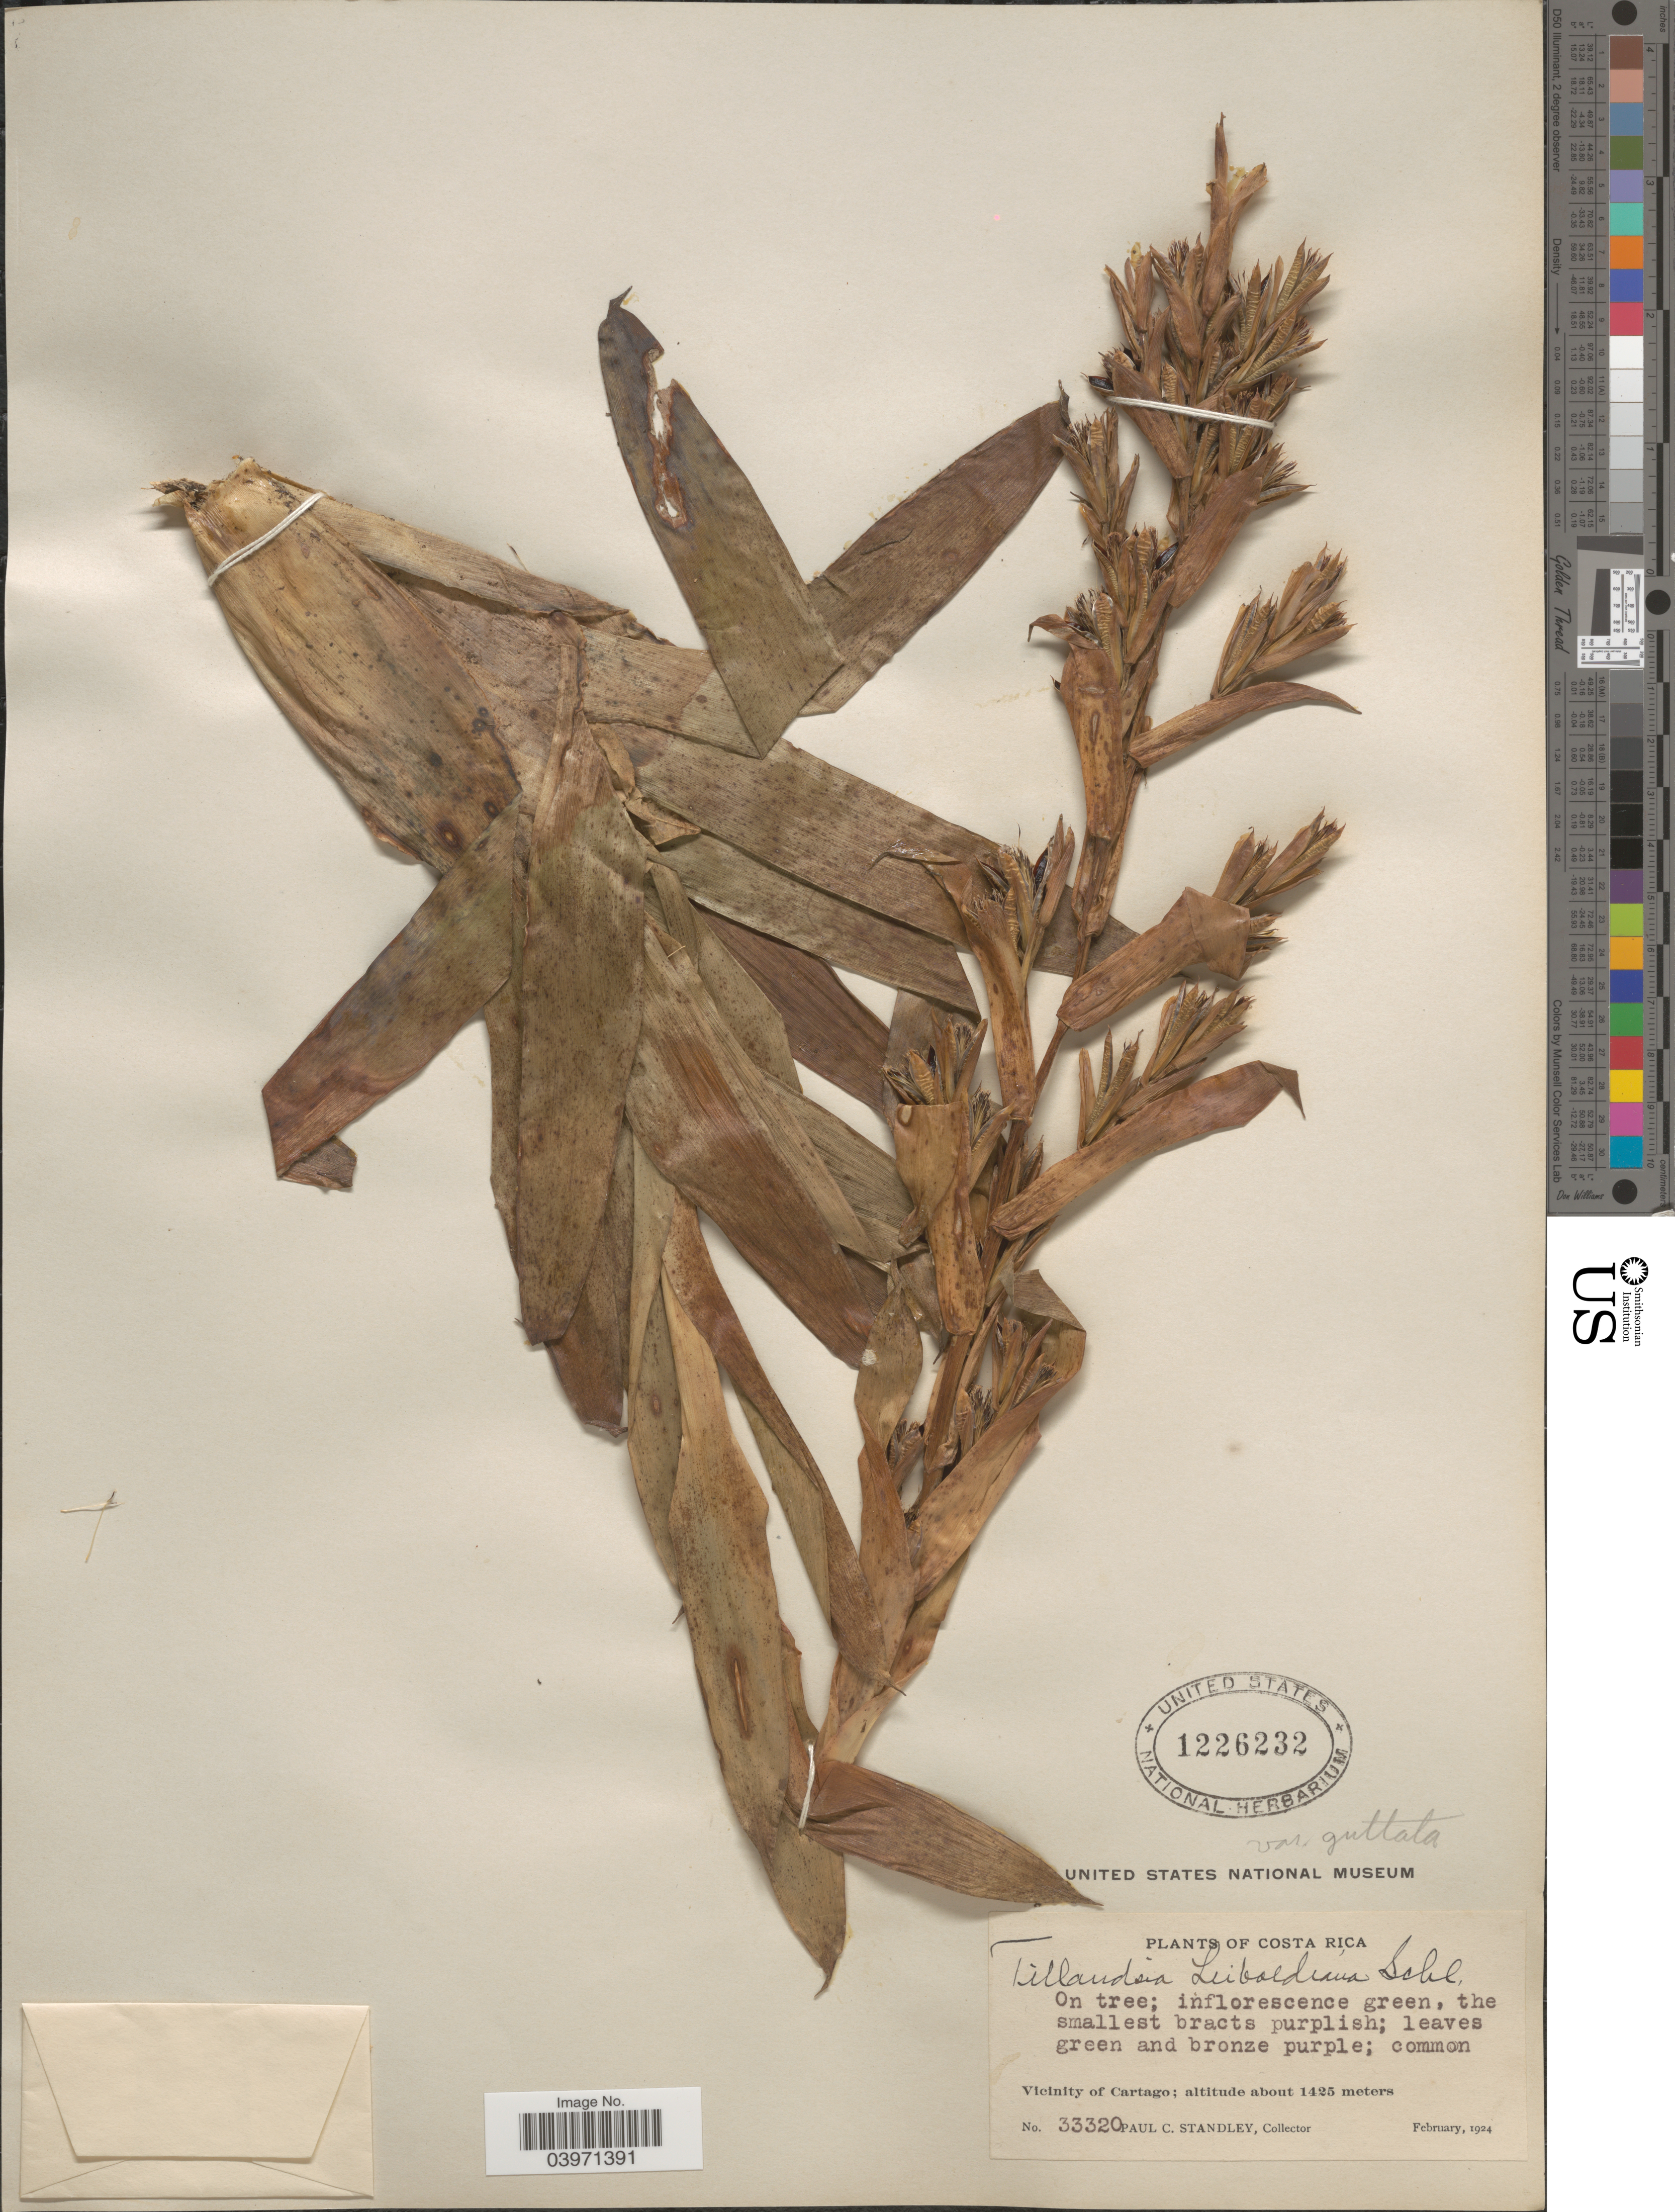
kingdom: Plantae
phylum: Tracheophyta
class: Liliopsida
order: Poales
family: Bromeliaceae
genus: Tillandsia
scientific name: Tillandsia leiboldiana var. guttata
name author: Hobbs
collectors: P. C. Standley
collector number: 33320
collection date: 1924-02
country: Costa Rica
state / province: Cartago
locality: Vicinity of Cartago.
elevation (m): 1425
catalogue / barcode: US 1226232